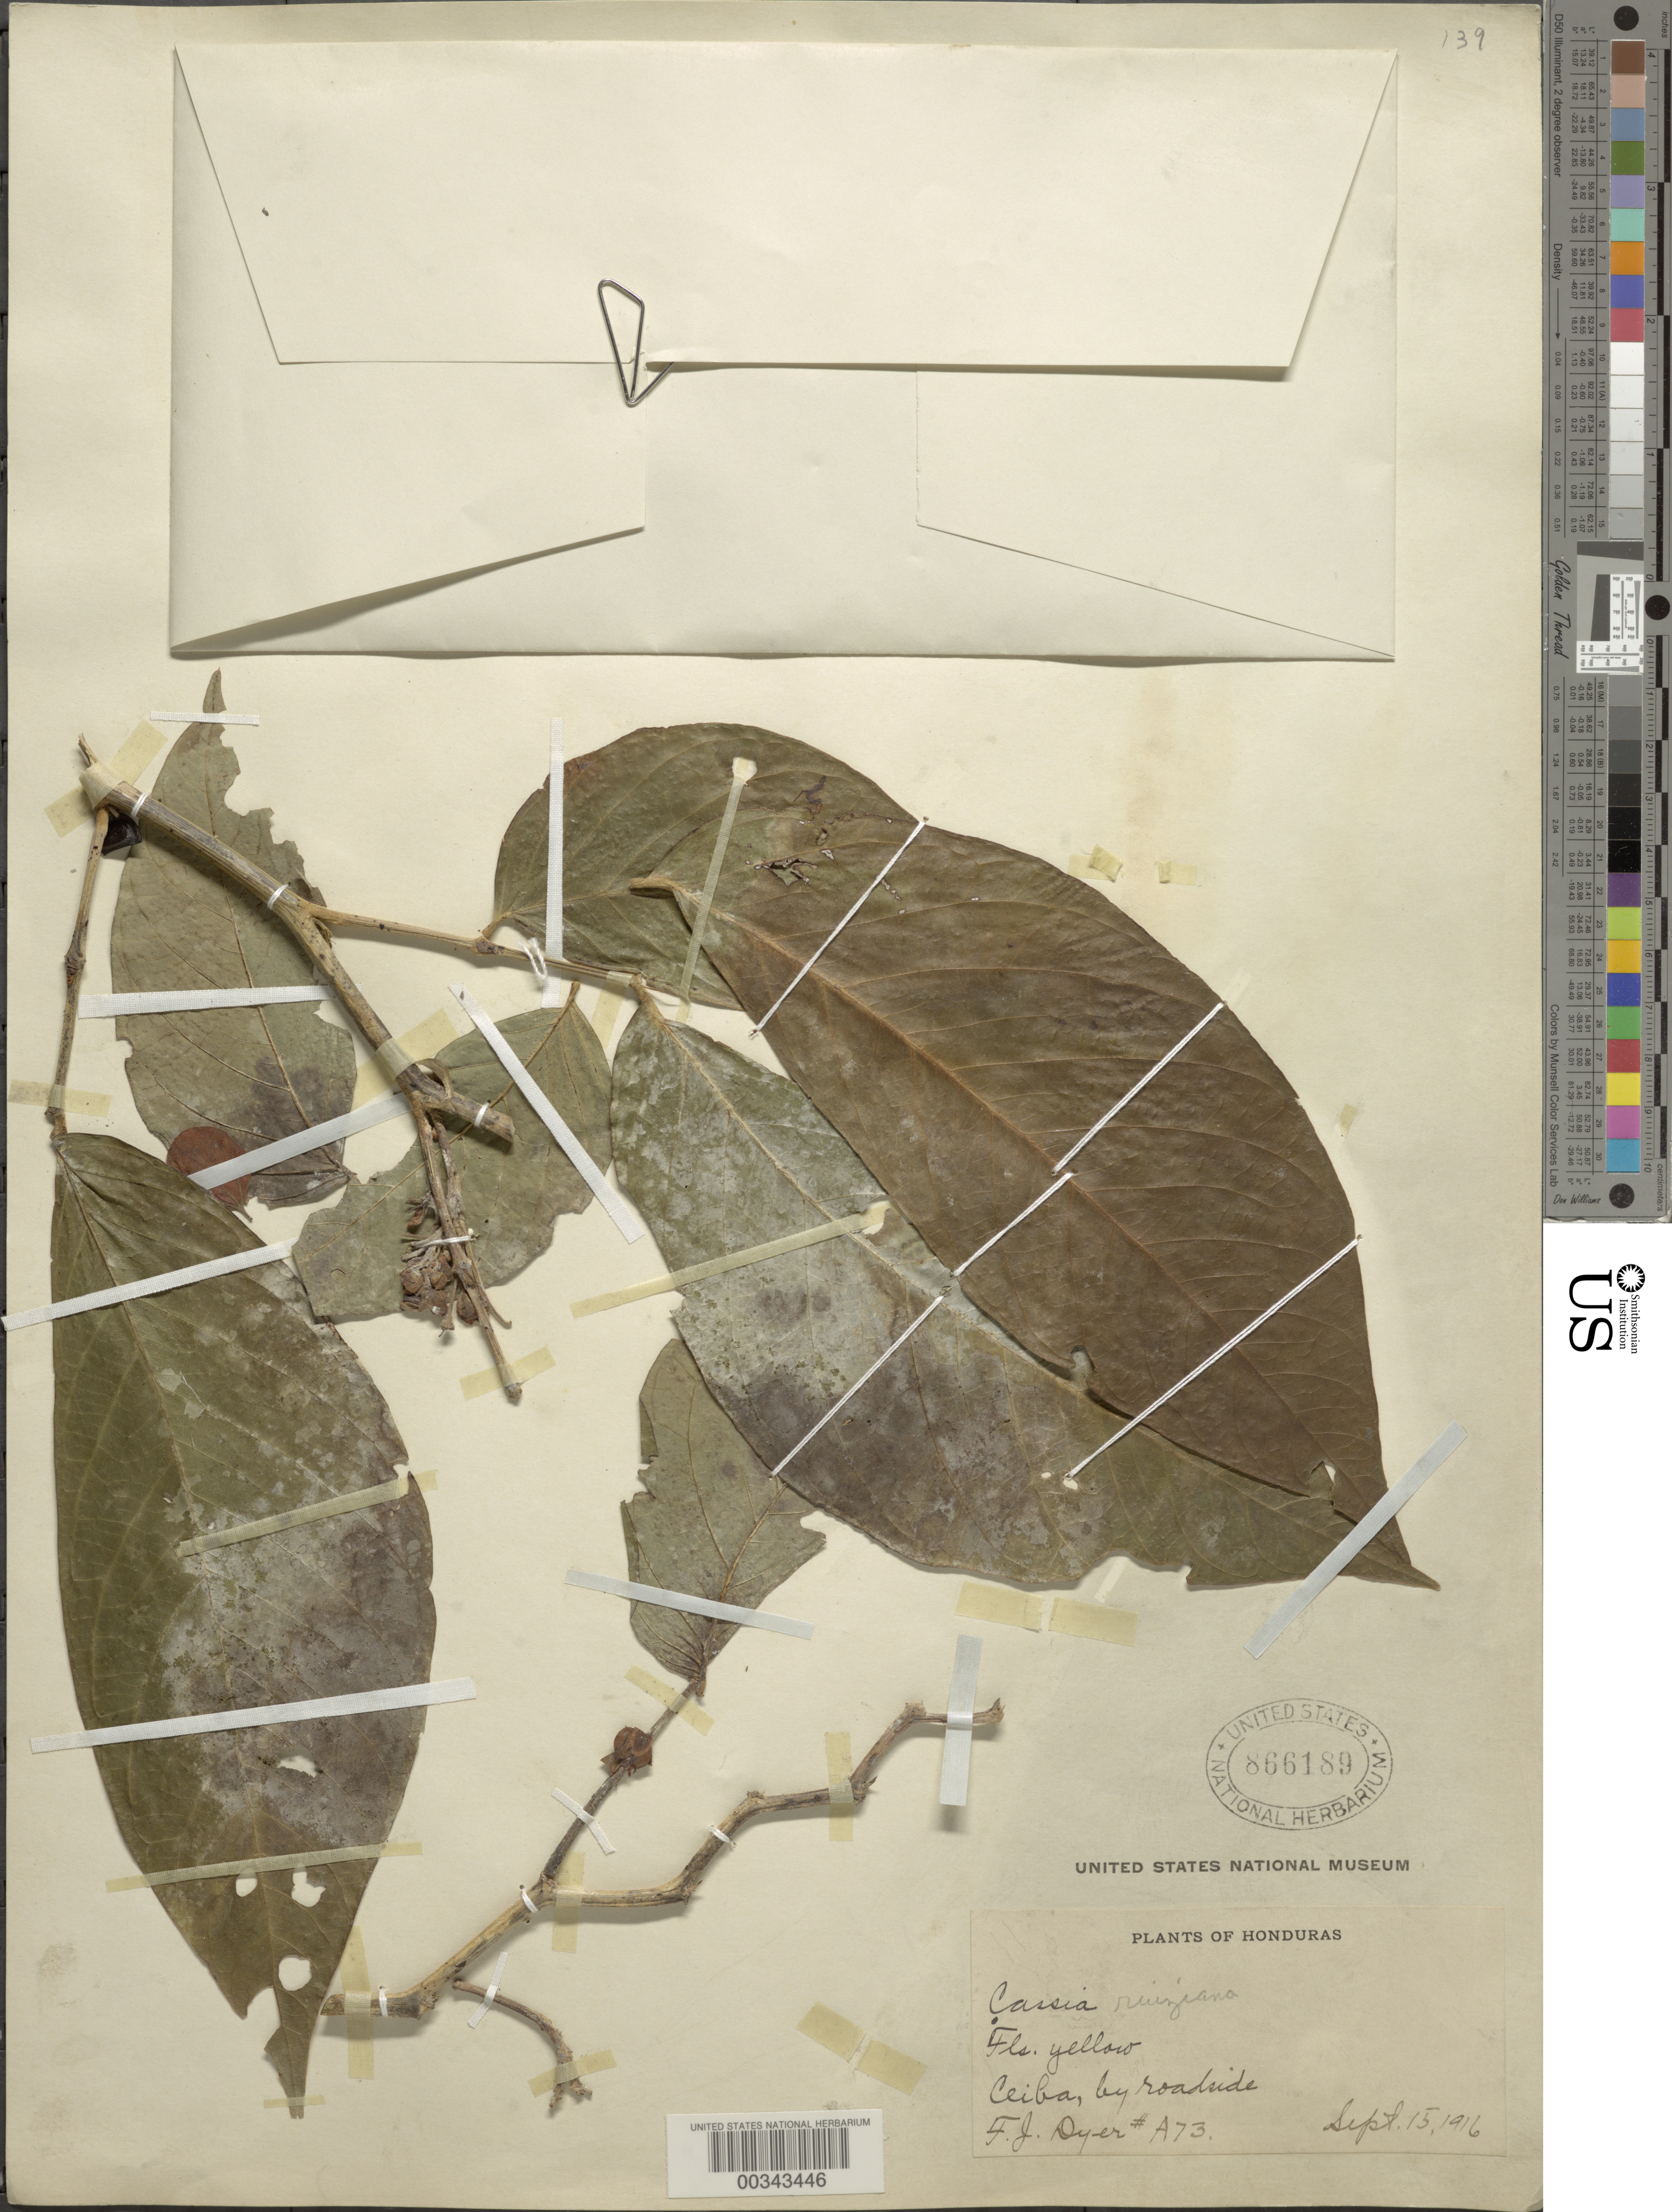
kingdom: Plantae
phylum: Tracheophyta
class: Magnoliopsida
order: Fabales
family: Fabaceae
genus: Senna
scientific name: Senna ruiziana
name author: (G. Don) H.S. Irwin & Barneby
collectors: F. J. Dyer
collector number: A73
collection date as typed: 15 Sep 1916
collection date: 1916-09-15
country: Honduras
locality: Ceiba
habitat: By roadside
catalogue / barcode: US 866189